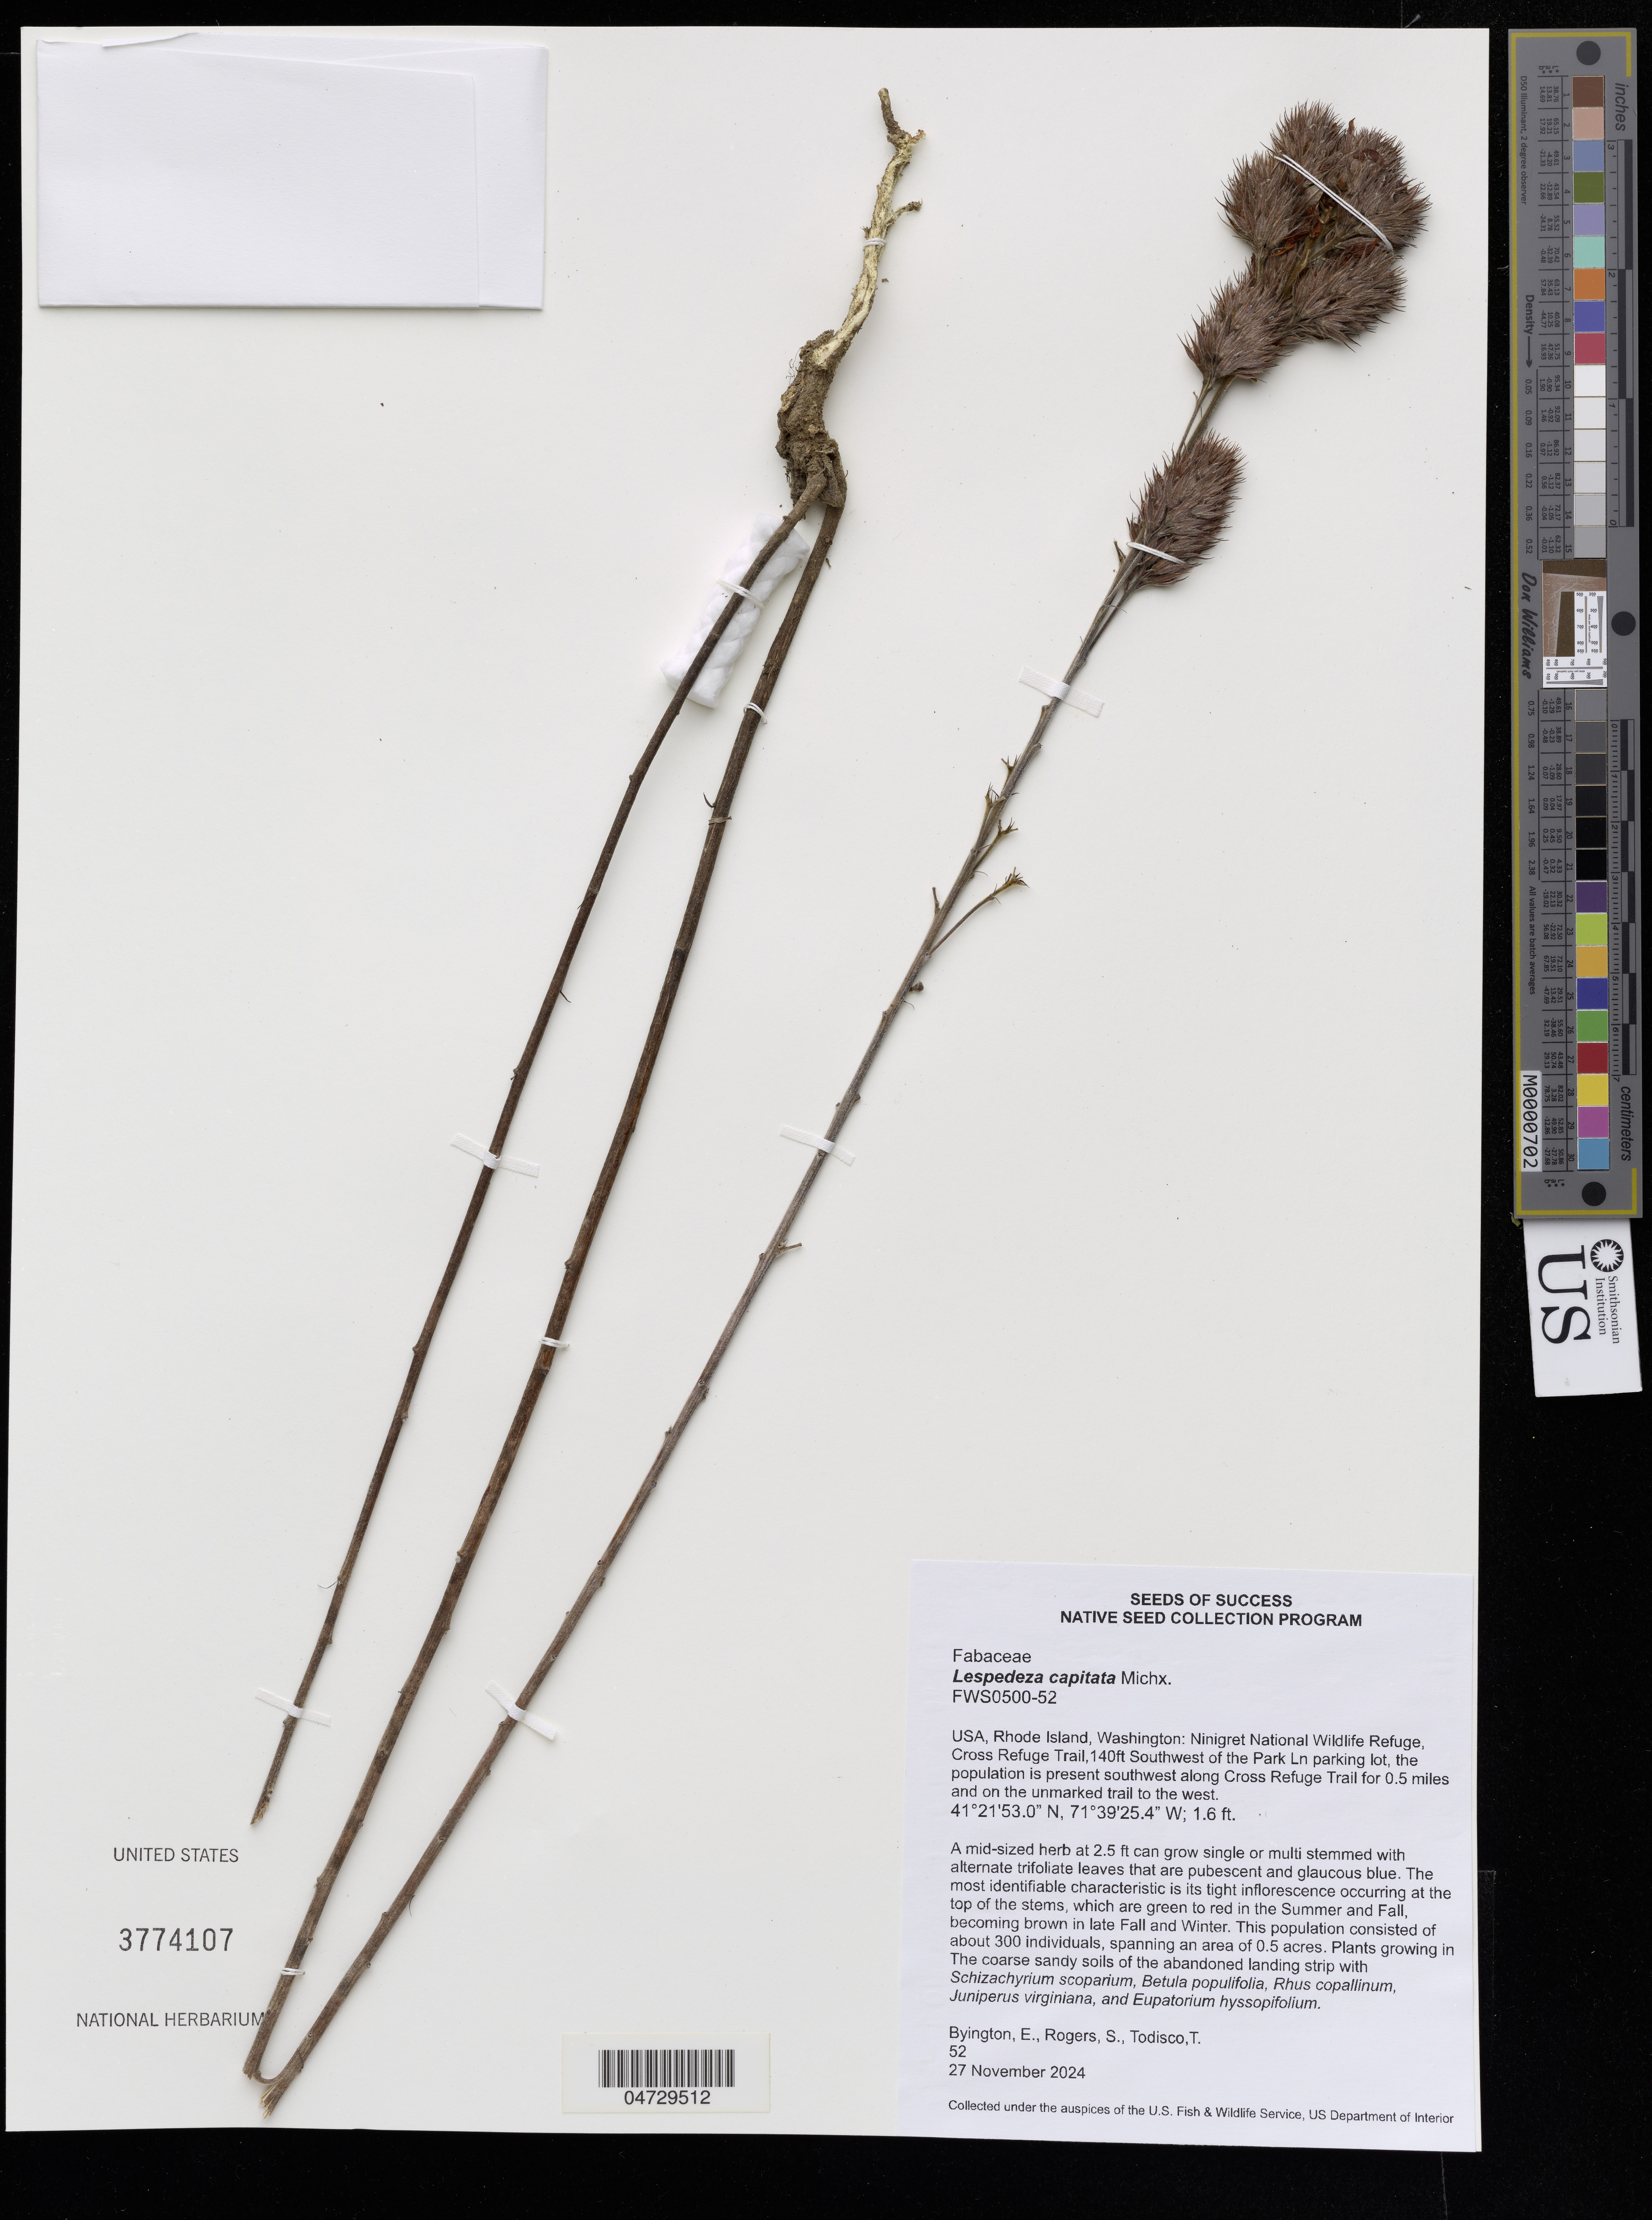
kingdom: Plantae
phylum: Tracheophyta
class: Magnoliopsida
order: Fabales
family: Fabaceae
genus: Lespedeza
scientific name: Lespedeza capitata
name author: Michx.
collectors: E. Byington, S. Rogers & T. Todisco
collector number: FWS0500-52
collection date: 2024-11-27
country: United States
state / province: Washington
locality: USA, Rhode Island, Washington: Ninigret National Wildlife Refuge, Cross Refuge Trail, 140ft Southwest of the Park Ln parking lot, the population is present southwest along Cross Refuge Trail for 0.5 miles and on the unmarked trail to the west.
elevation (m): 0.5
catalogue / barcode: US 3774107